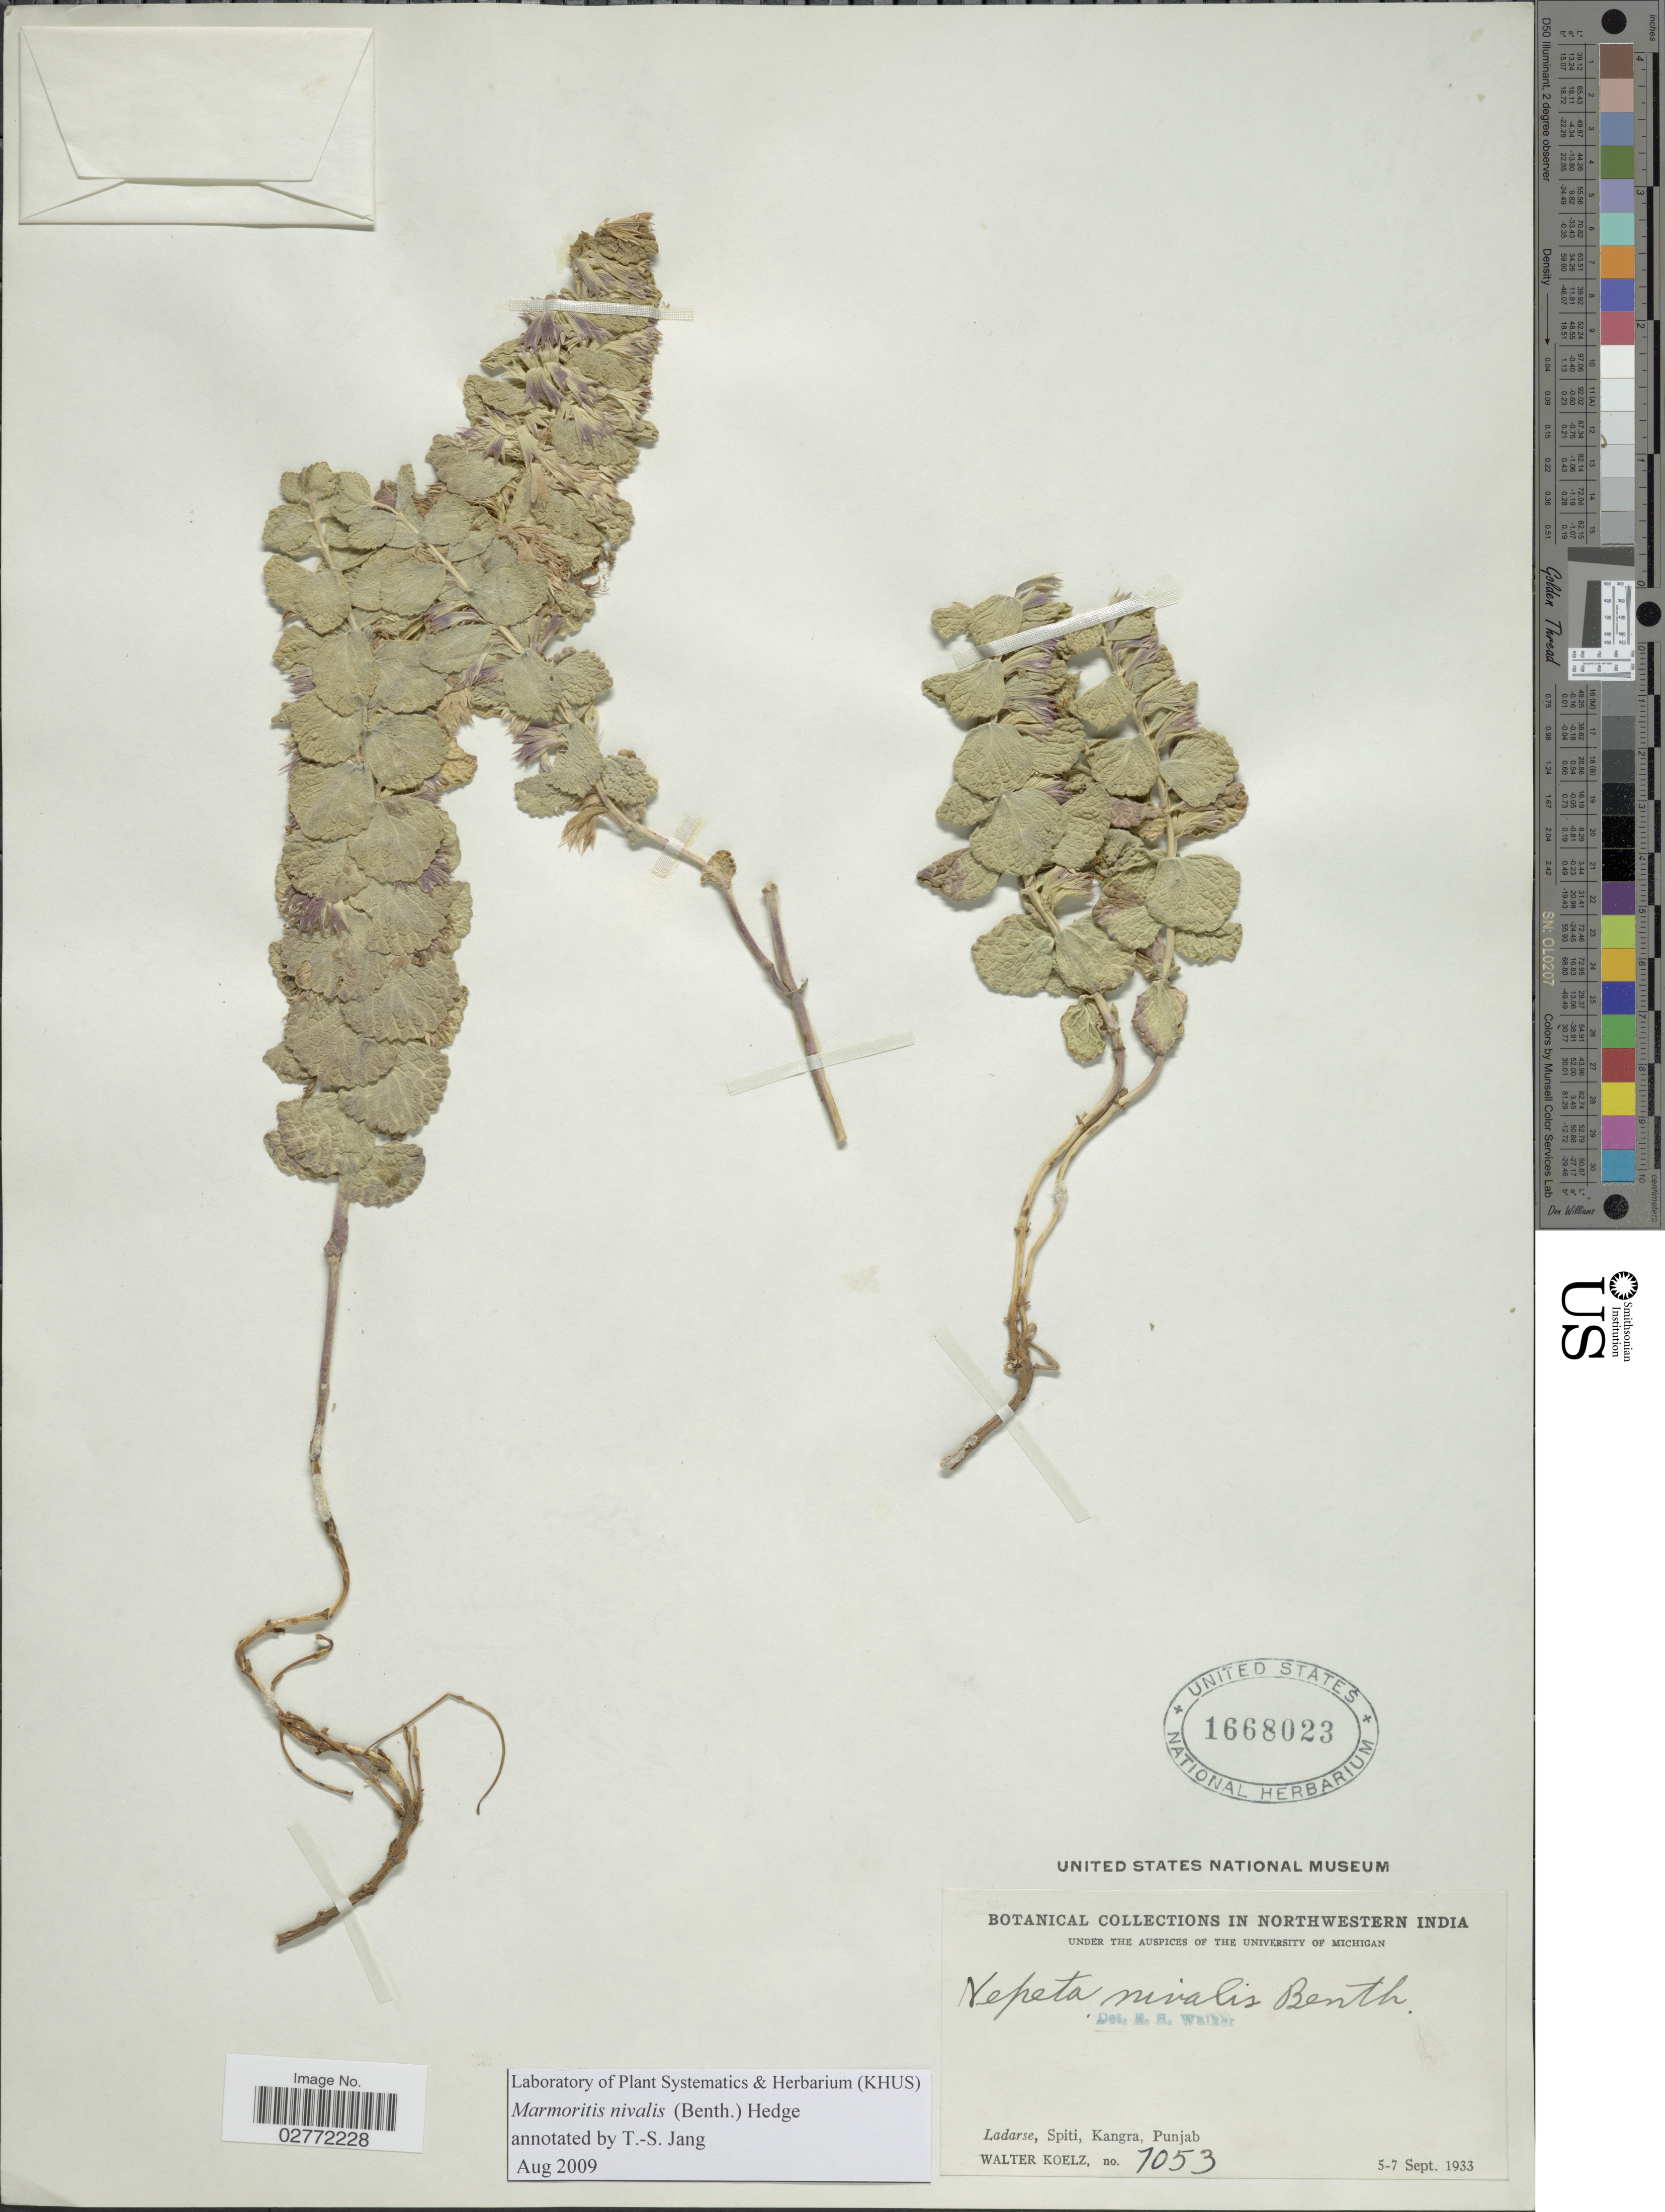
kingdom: Plantae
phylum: Tracheophyta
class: Magnoliopsida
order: Lamiales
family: Lamiaceae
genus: Marmoritis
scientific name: Marmoritis nivalis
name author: (Benth.) Hedge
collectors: W. N. Koelz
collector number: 1053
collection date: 1933-09-05/1933-09-07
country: India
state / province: Punjab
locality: Northwestern India. Ladarse, Spiti, Kangra.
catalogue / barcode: US 1668023